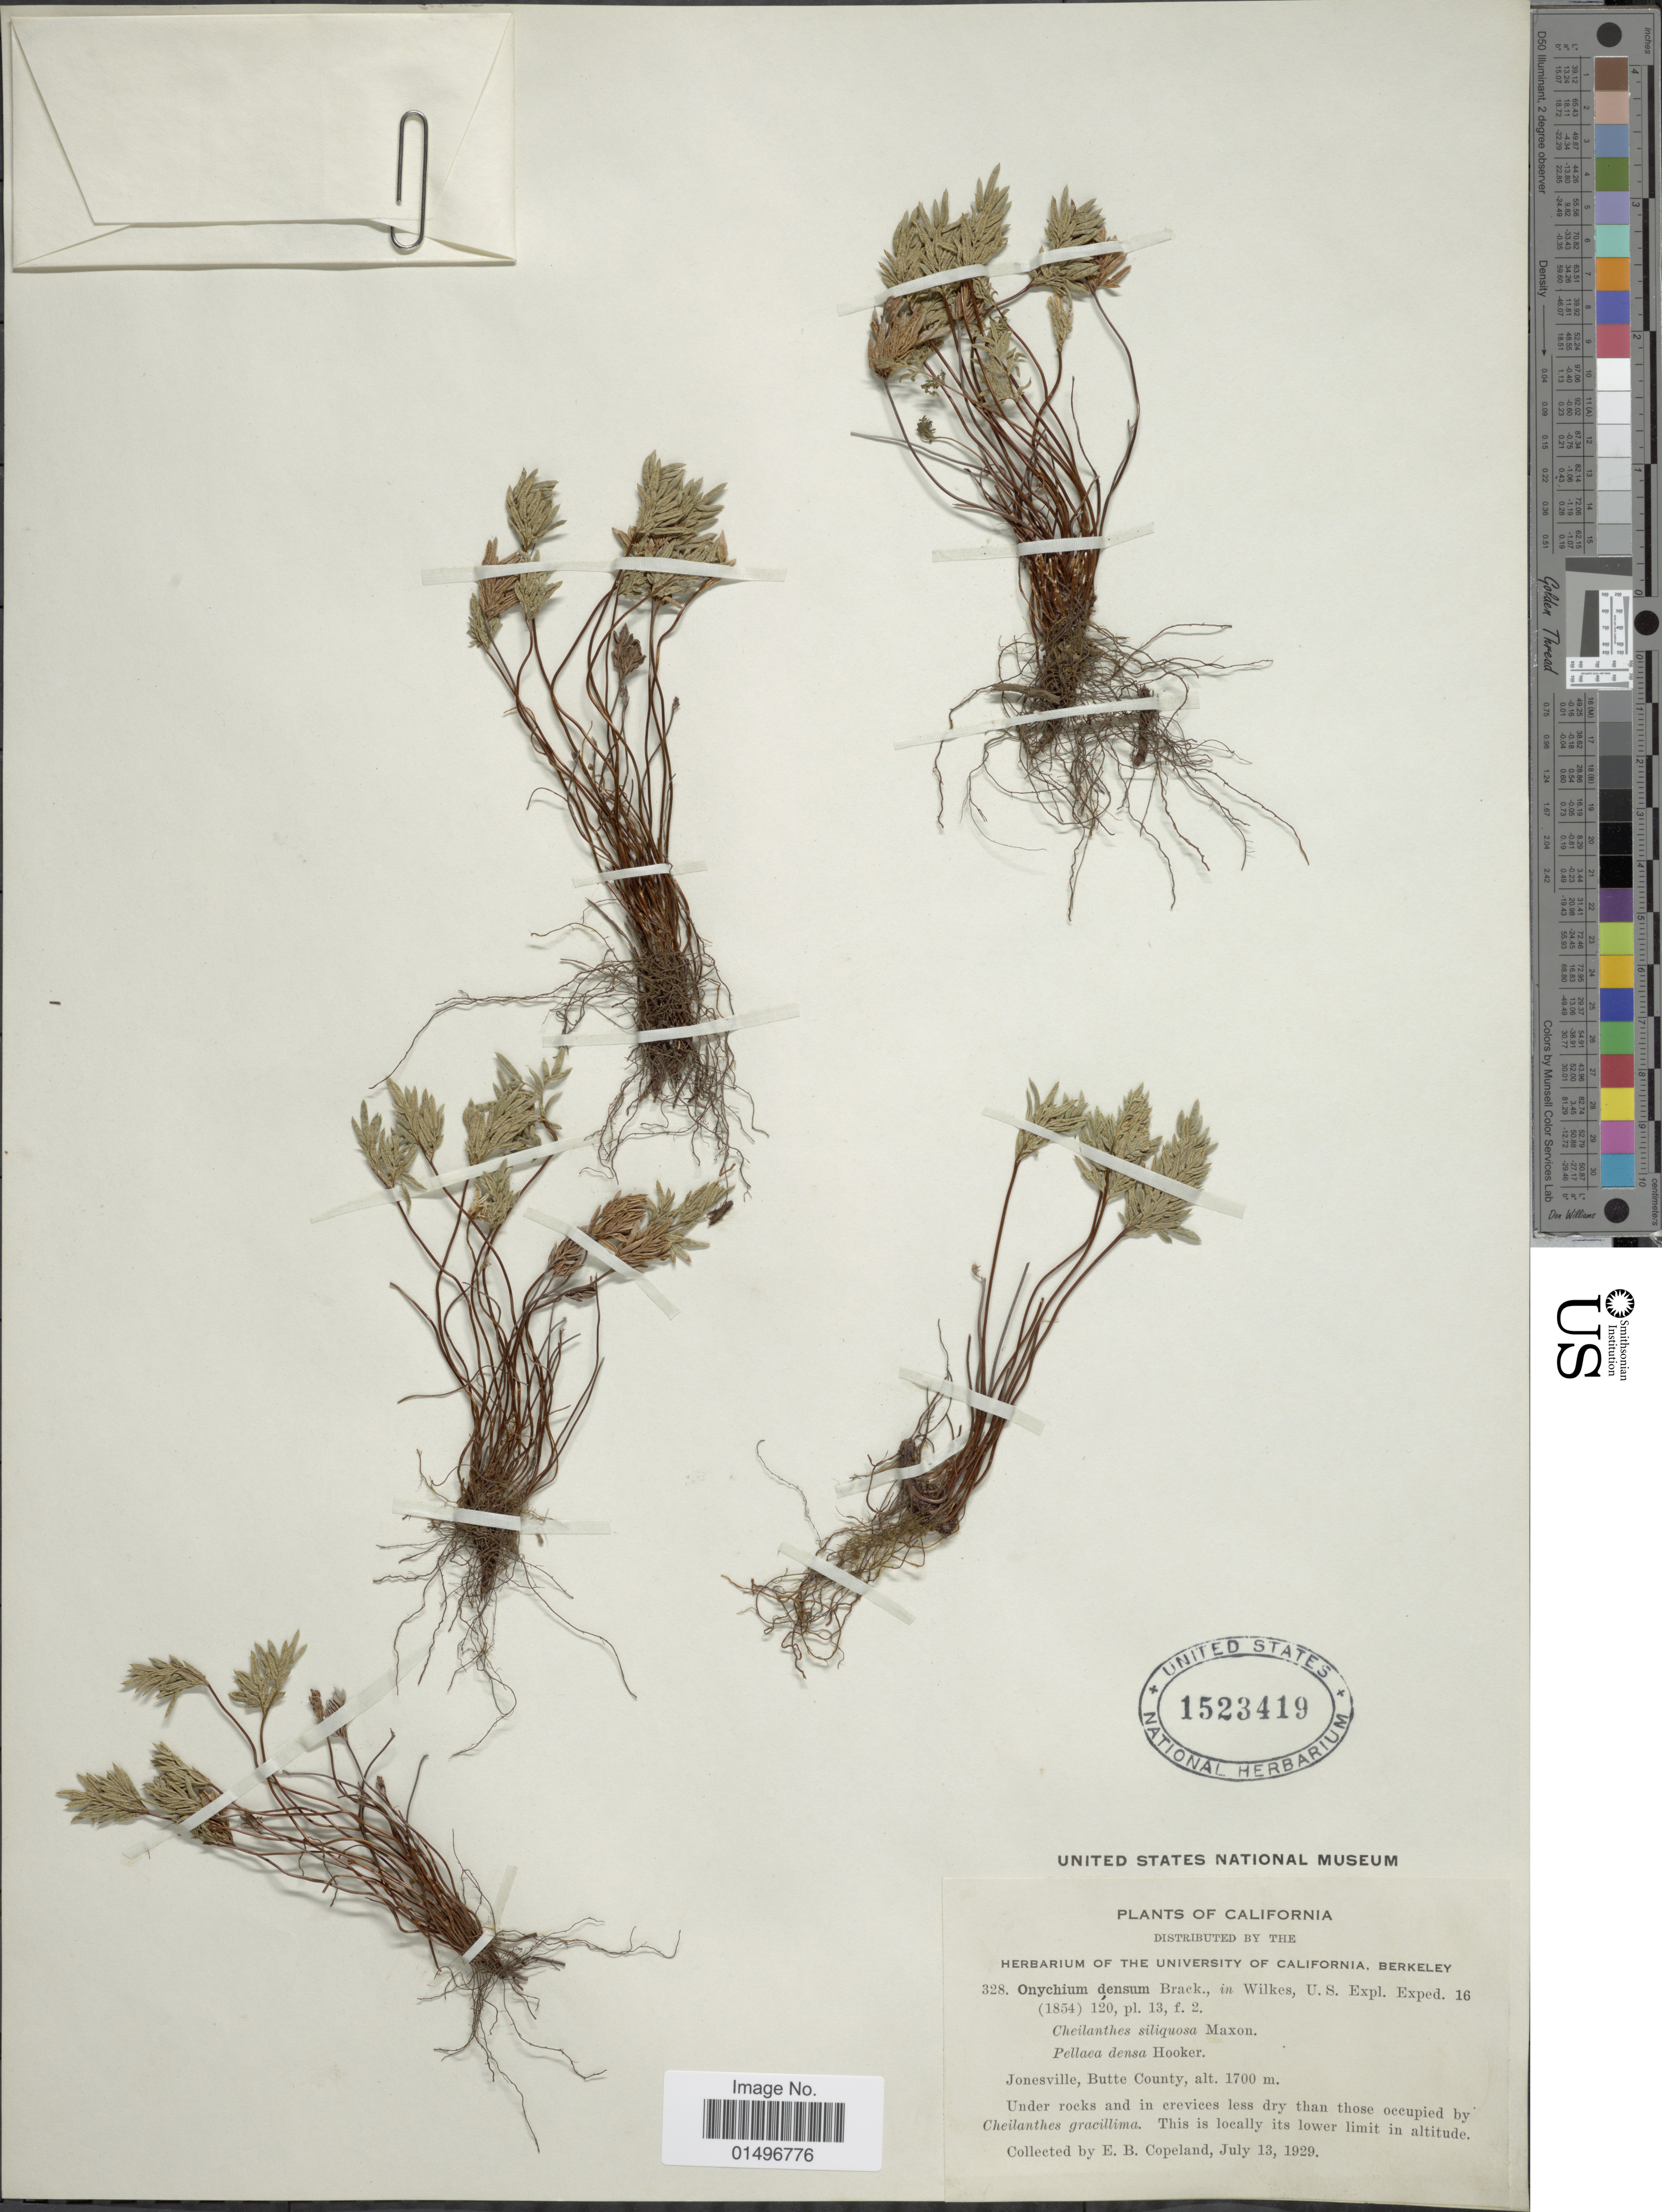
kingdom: Plantae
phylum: Tracheophyta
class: Polypodiopsida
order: Polypodiales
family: Pteridaceae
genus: Aspidotis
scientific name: Aspidotis densa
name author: (Brack.) Lellinger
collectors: E. B. Copeland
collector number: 328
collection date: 1929-07-13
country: United States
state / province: California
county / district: Butte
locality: California, Jonesville, Butte County.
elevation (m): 1700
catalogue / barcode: US 1523419